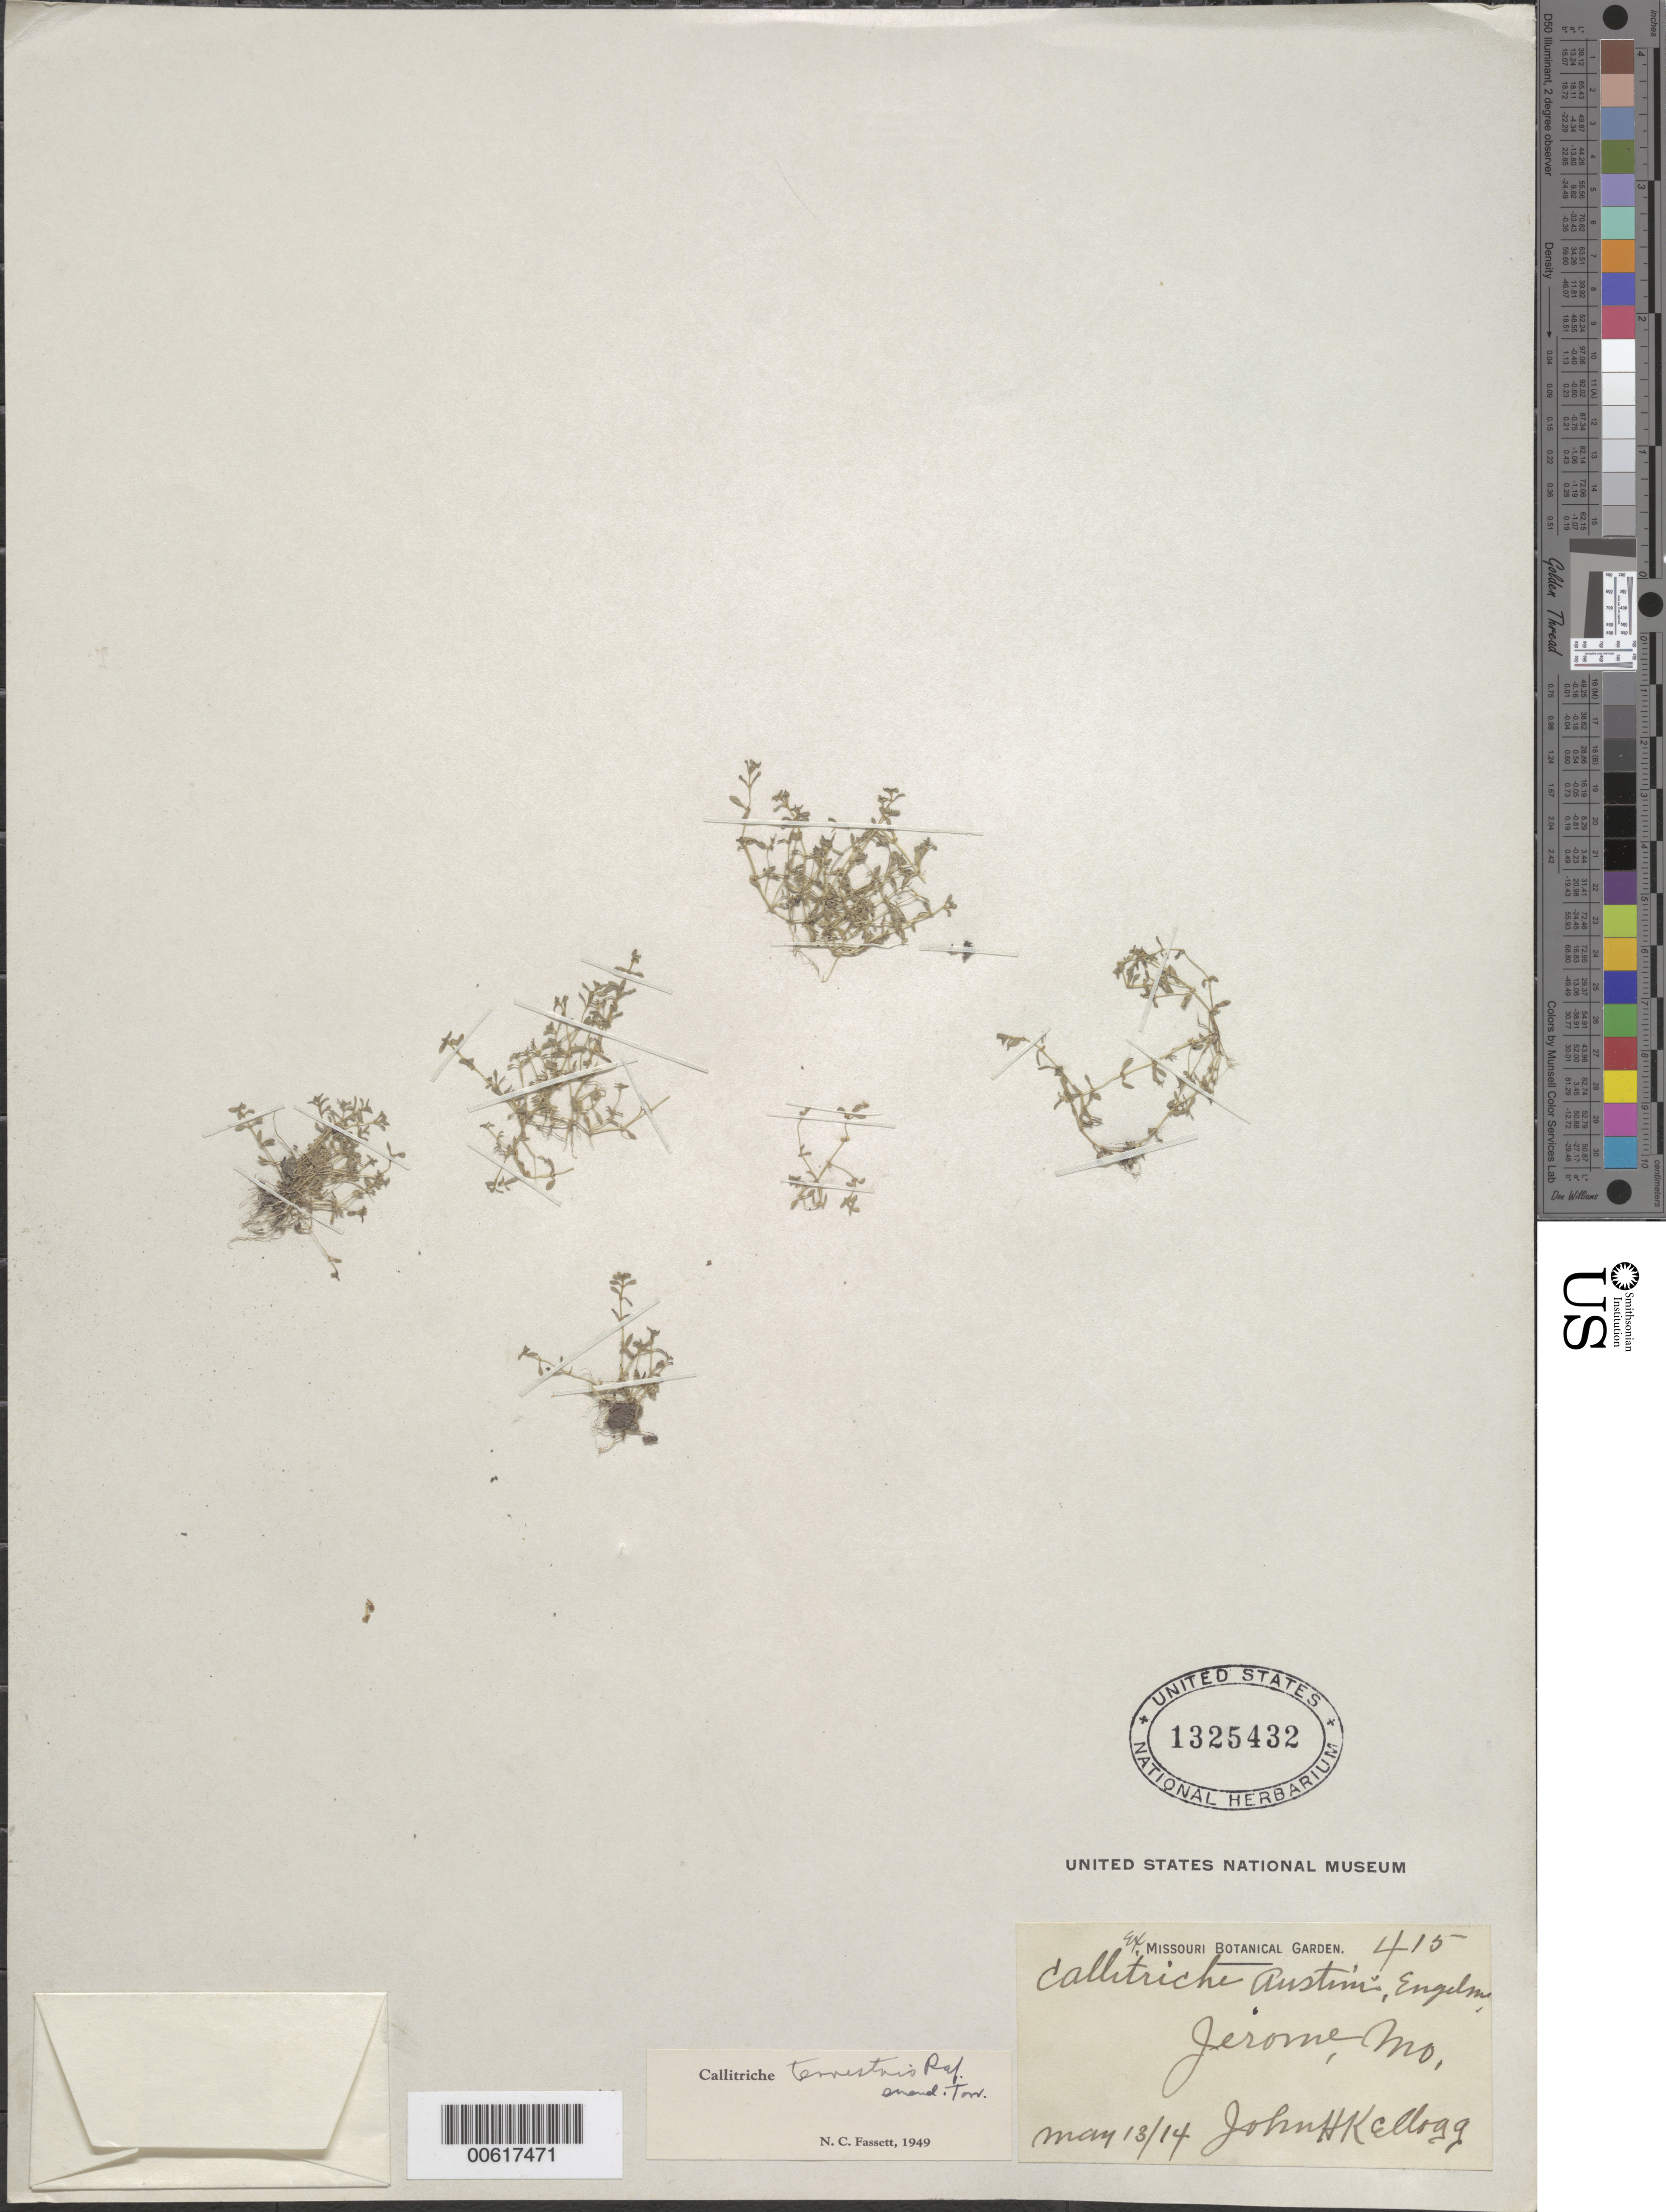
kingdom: Plantae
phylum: Tracheophyta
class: Magnoliopsida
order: Lamiales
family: Plantaginaceae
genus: Callitriche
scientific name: Callitriche terrestris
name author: Raf.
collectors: J. H. Kellogg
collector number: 415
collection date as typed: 13 May 1914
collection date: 1914-05-13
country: United States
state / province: Missouri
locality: Jerome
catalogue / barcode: US 1325432